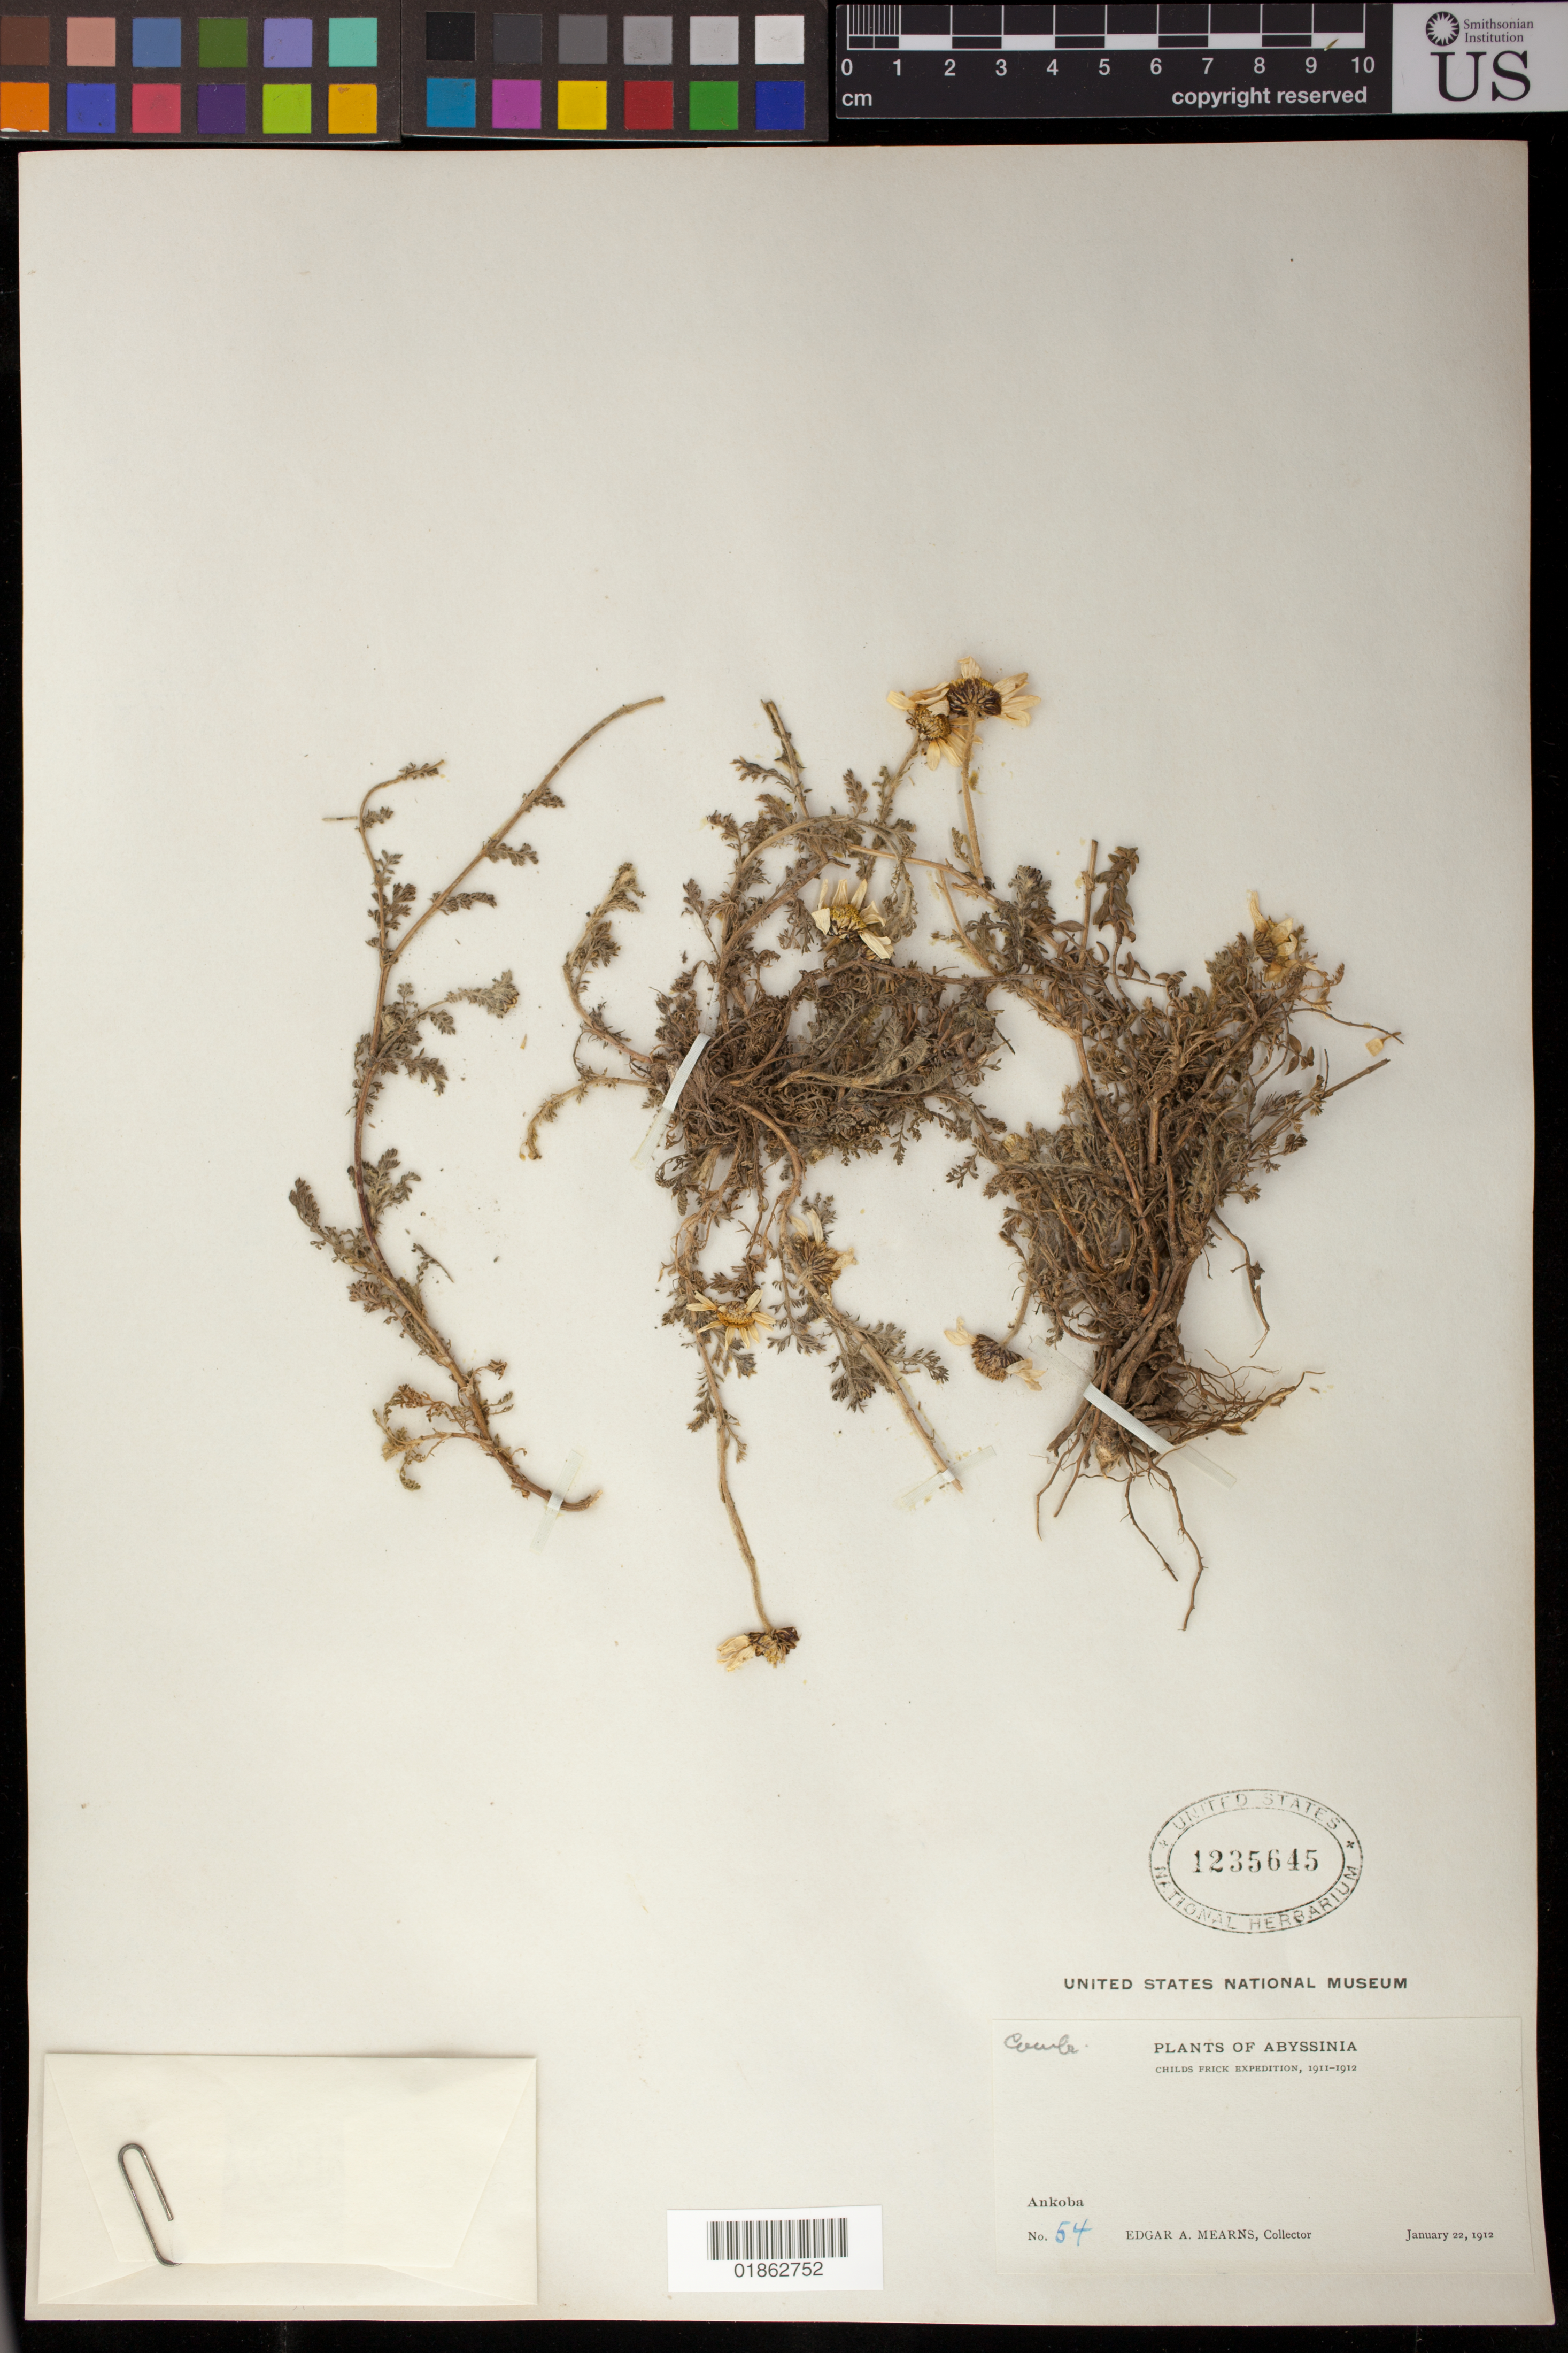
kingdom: Plantae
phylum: Tracheophyta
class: Magnoliopsida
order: Asterales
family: Asteraceae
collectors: E. A. Mearns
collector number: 54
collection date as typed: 22 Jan 1912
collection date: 1912-01-22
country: Ethiopia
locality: Ankoba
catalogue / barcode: US 1235645